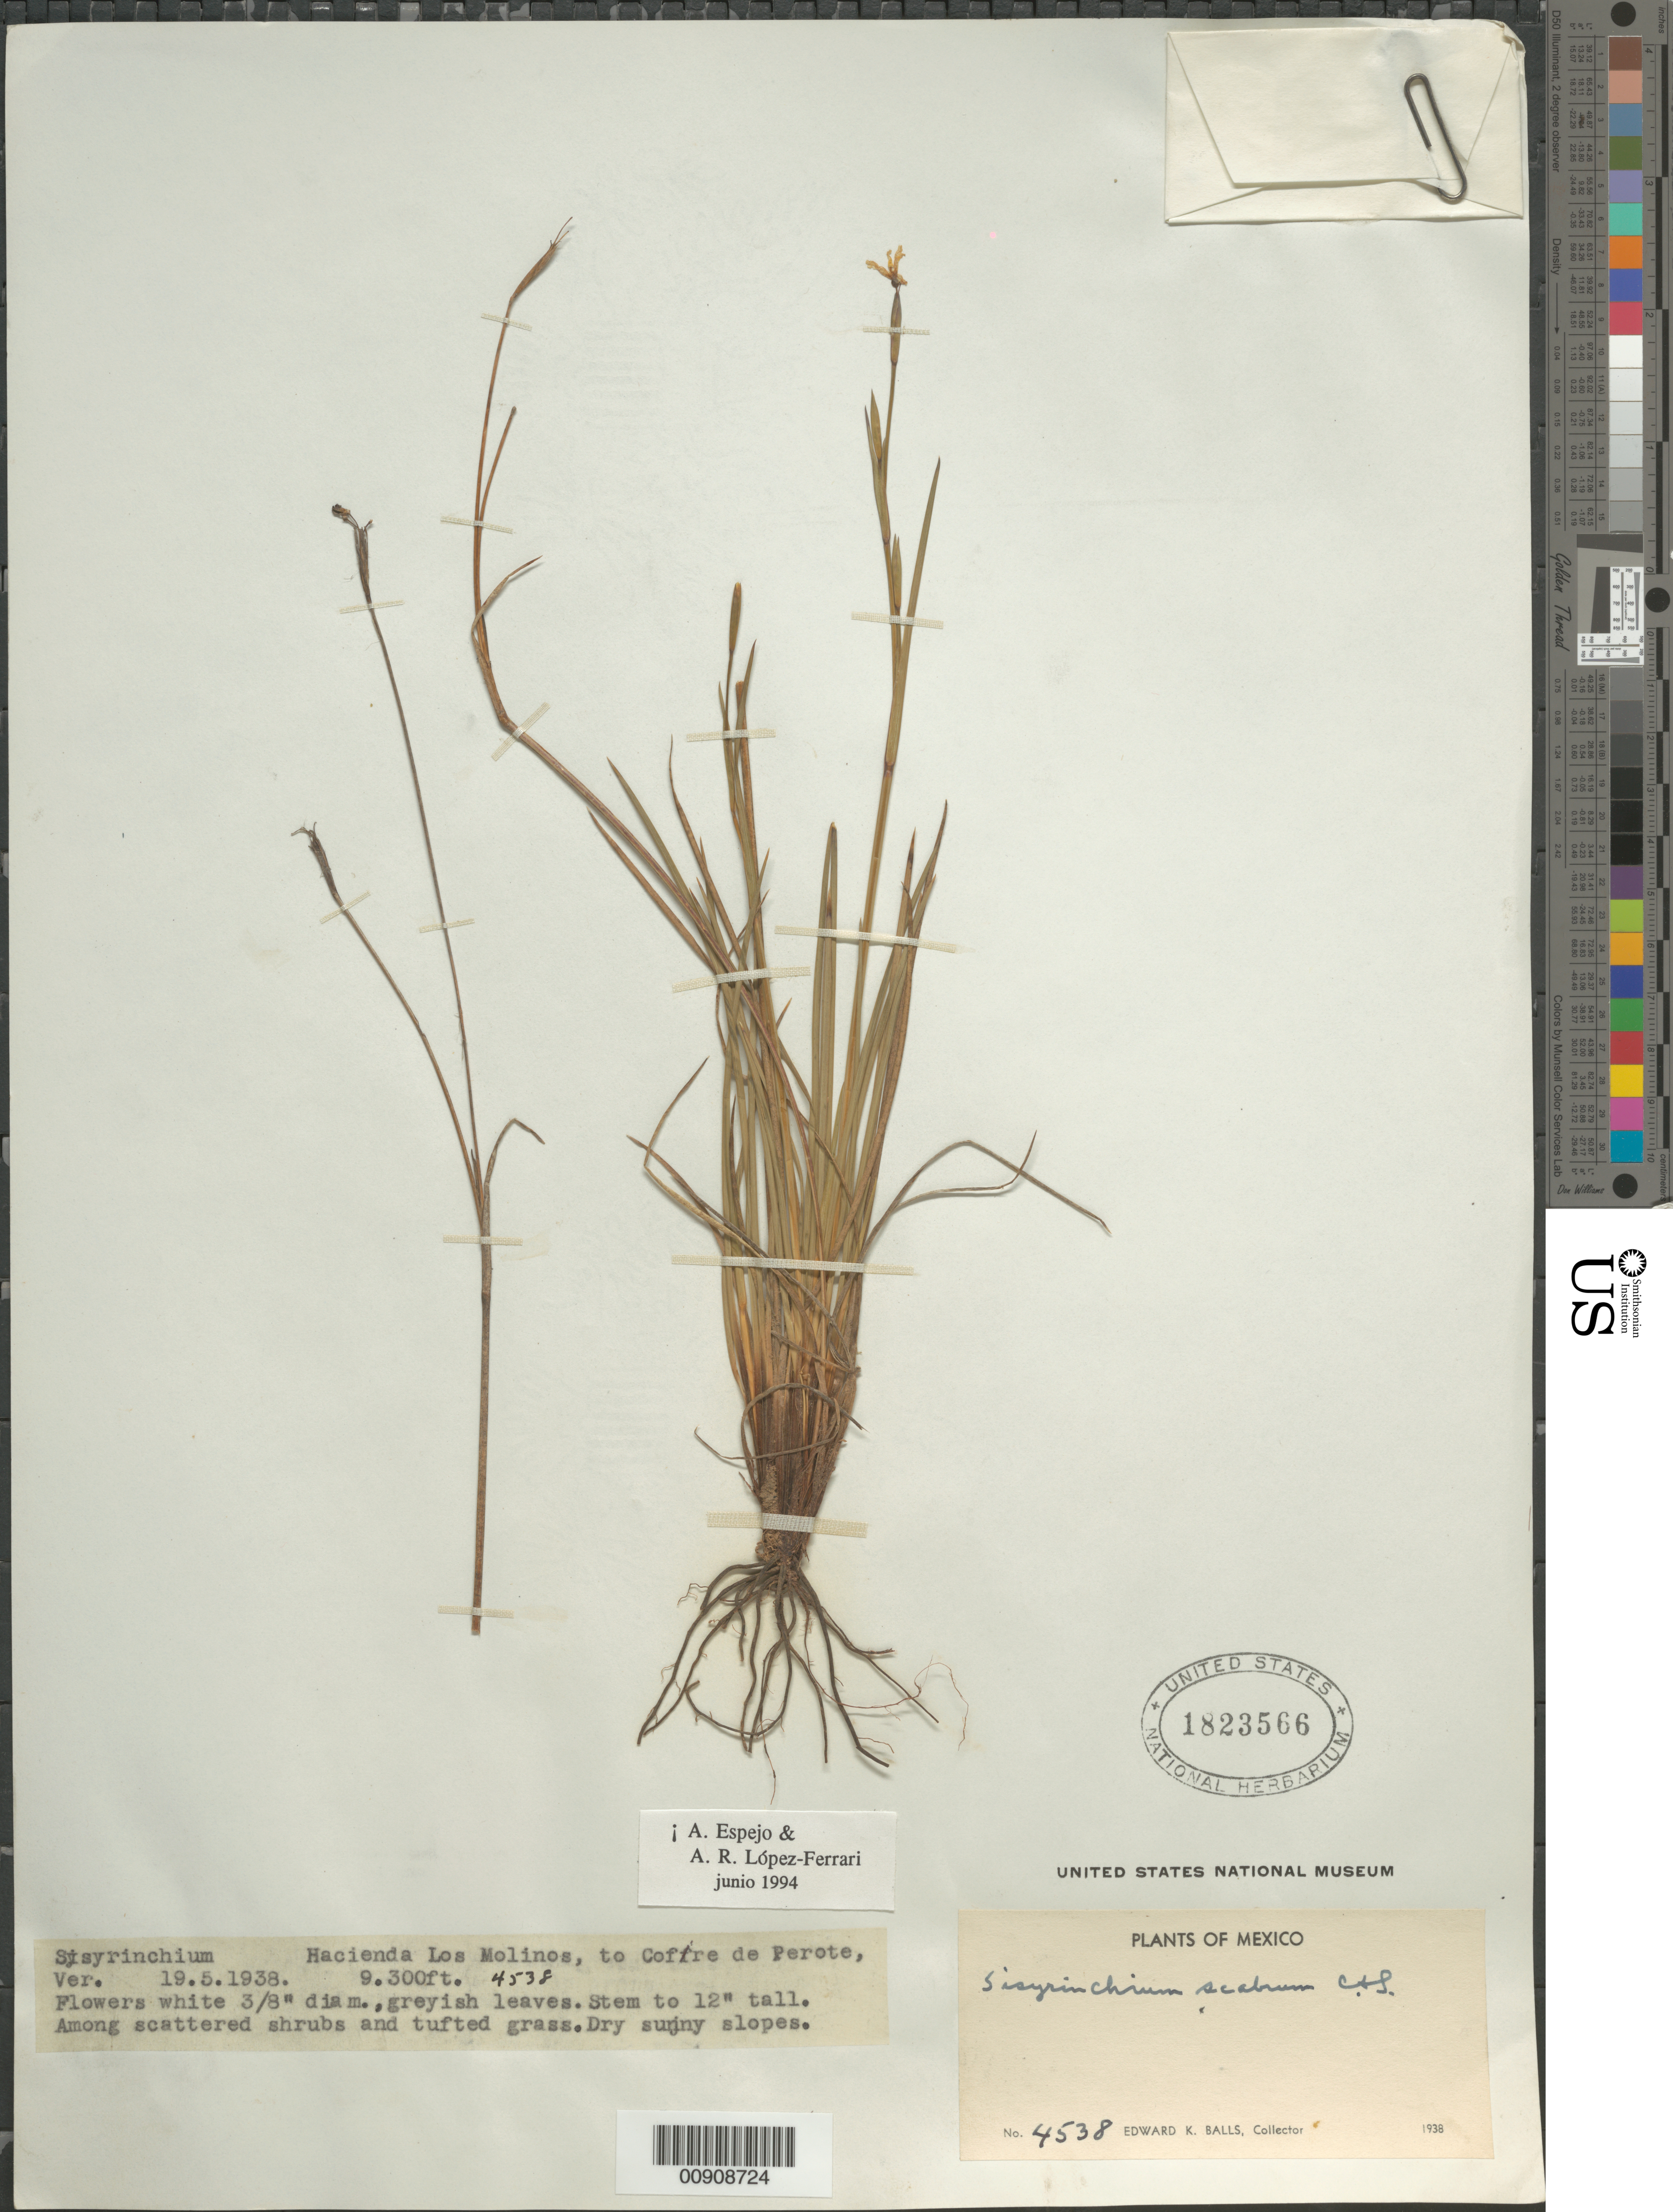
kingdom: Plantae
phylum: Tracheophyta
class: Liliopsida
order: Asparagales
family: Iridaceae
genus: Sisyrinchium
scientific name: Sisyrinchium scabrum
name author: Schltdl. & Cham.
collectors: E. K. Balls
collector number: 4538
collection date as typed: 19 May 1938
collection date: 1938-05-19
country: Mexico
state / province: Veracruz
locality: Hacienda Los Molinos, to Cofre de Perote, Veracruz.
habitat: Among scattered shrubs and tufted grass. Dry sunny slopes.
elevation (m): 2835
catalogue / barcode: US 1823566